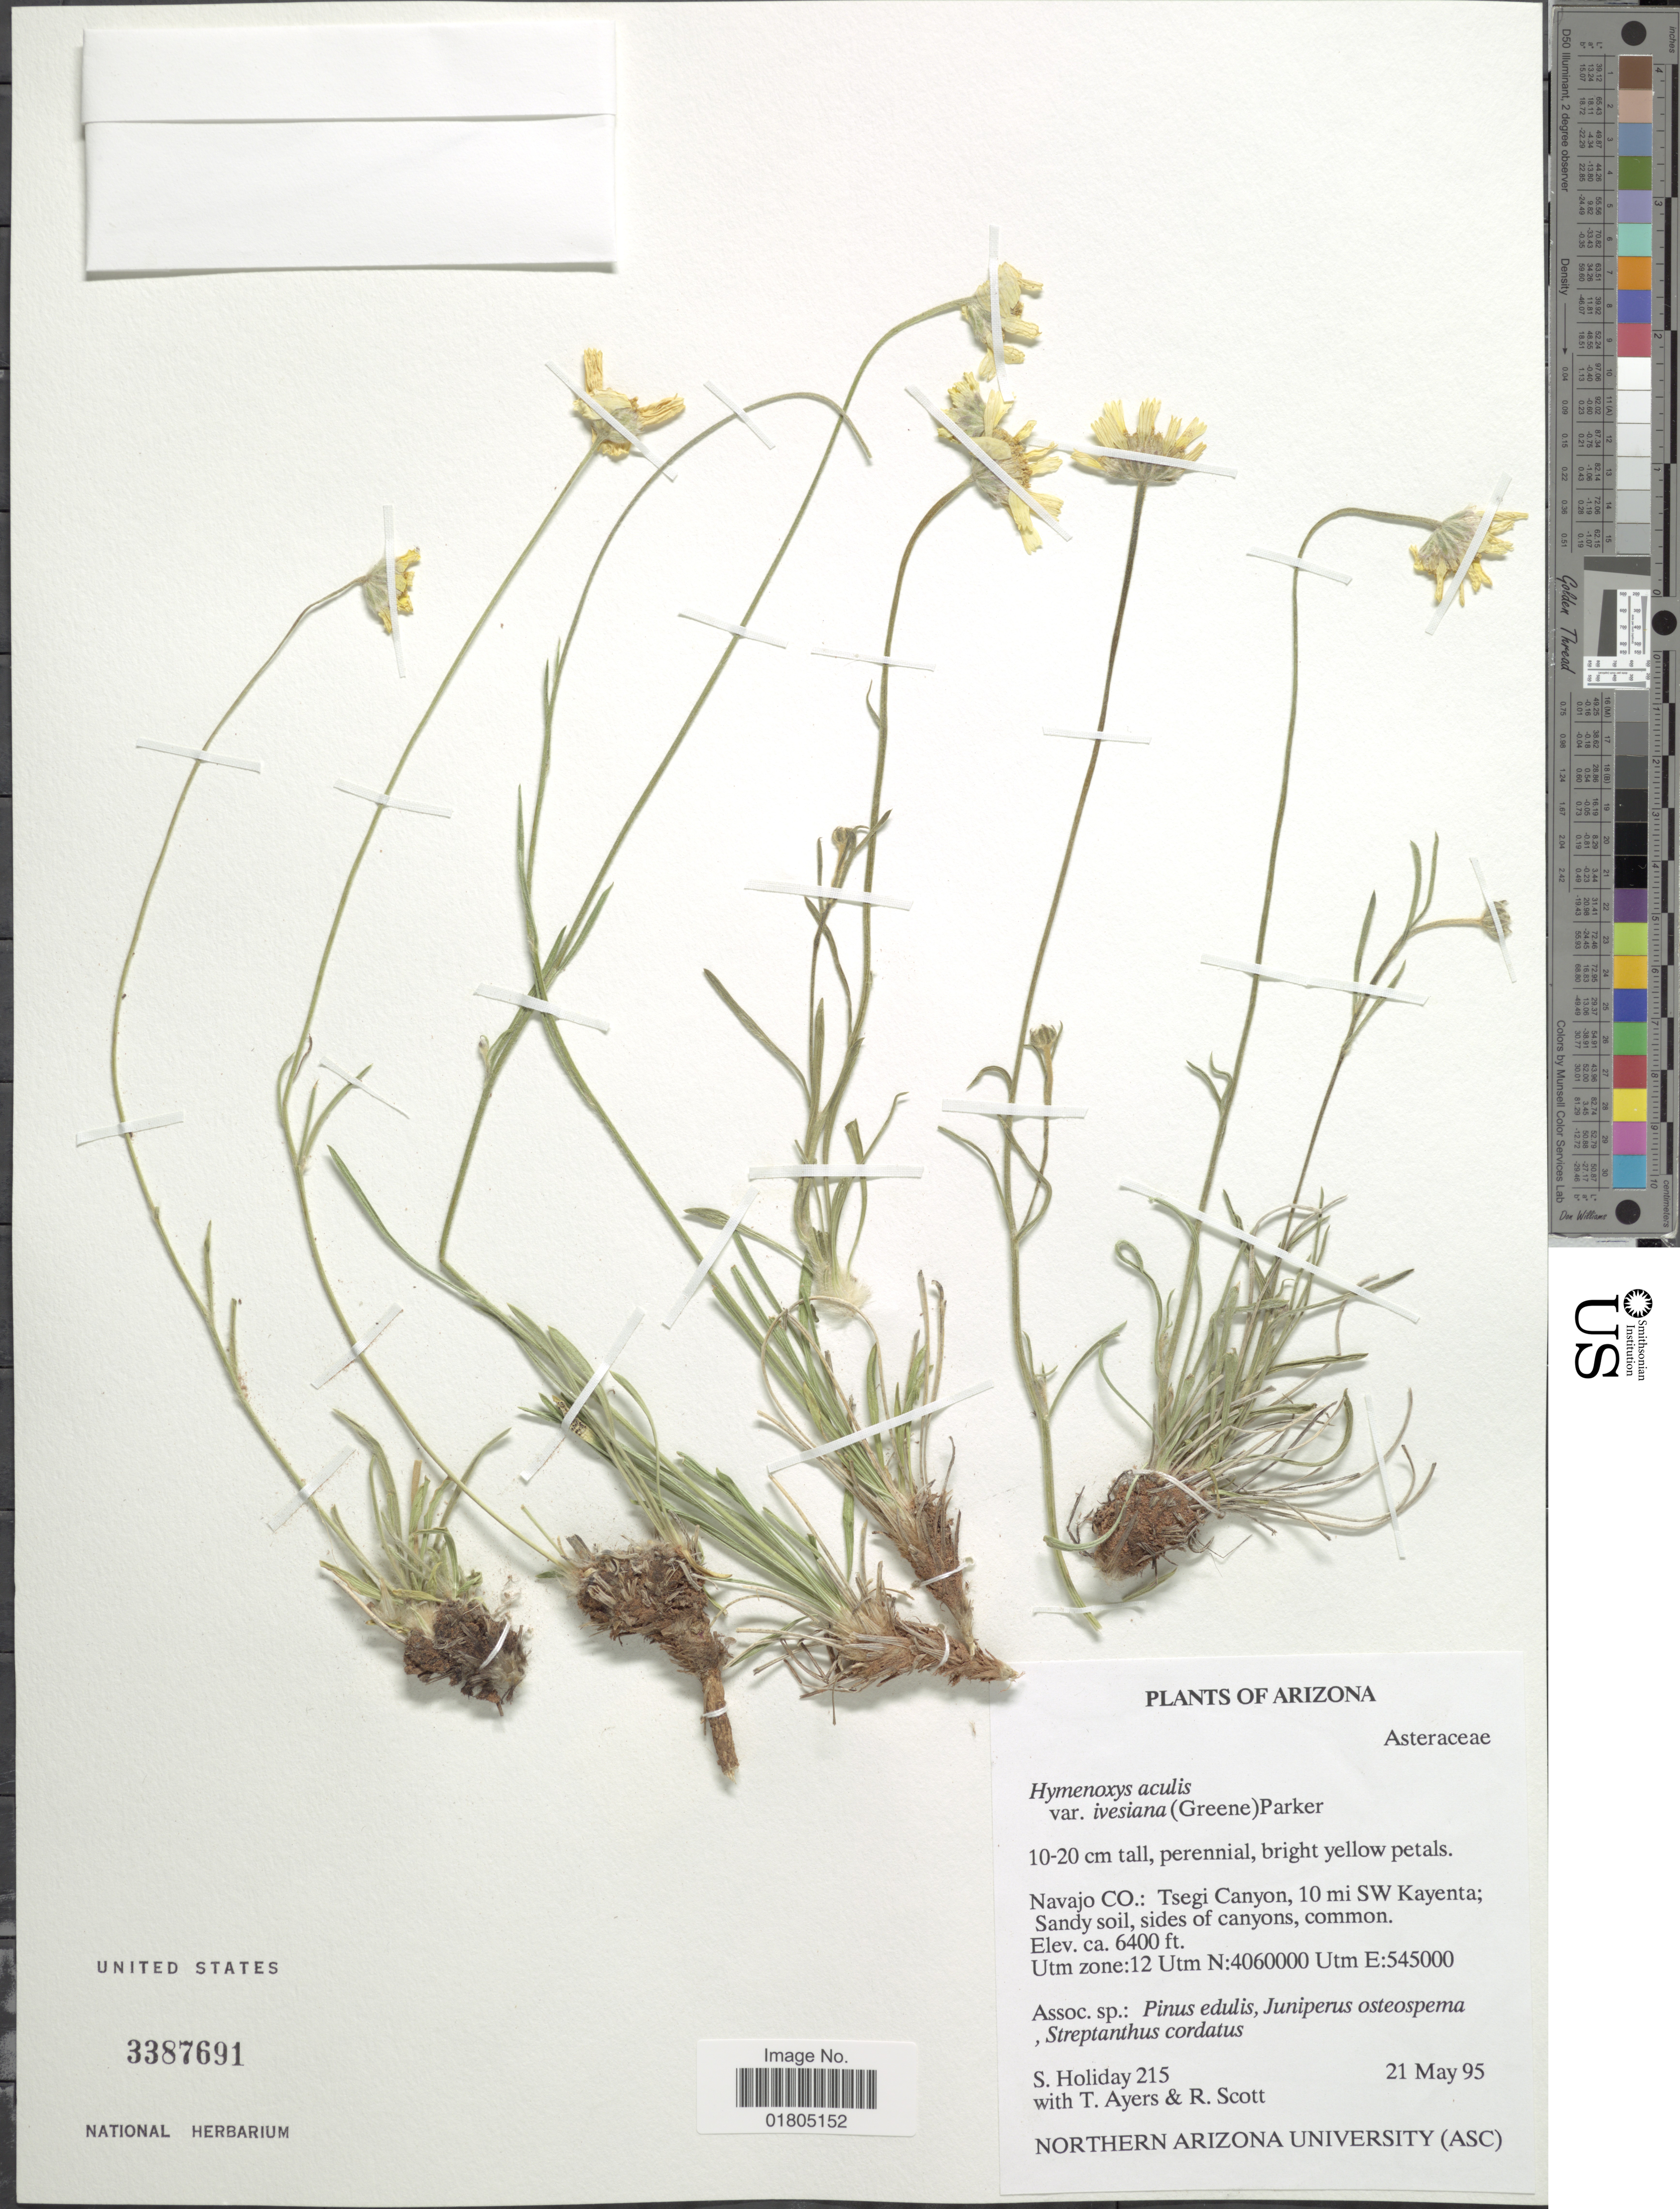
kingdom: Plantae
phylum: Tracheophyta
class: Magnoliopsida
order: Asterales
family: Asteraceae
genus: Actinea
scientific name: Actinea acaulis var. arizonica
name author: (Greene) S.F. Blake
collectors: S. Holiday, T. J. Ayers & R. Scott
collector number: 215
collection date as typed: Transcribed d/m/y: 21/5/95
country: United States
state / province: Arizona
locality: Navajo Co.: Tsegi Canyon, 10 mi SW Kayenta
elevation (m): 1951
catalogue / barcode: US 3387691